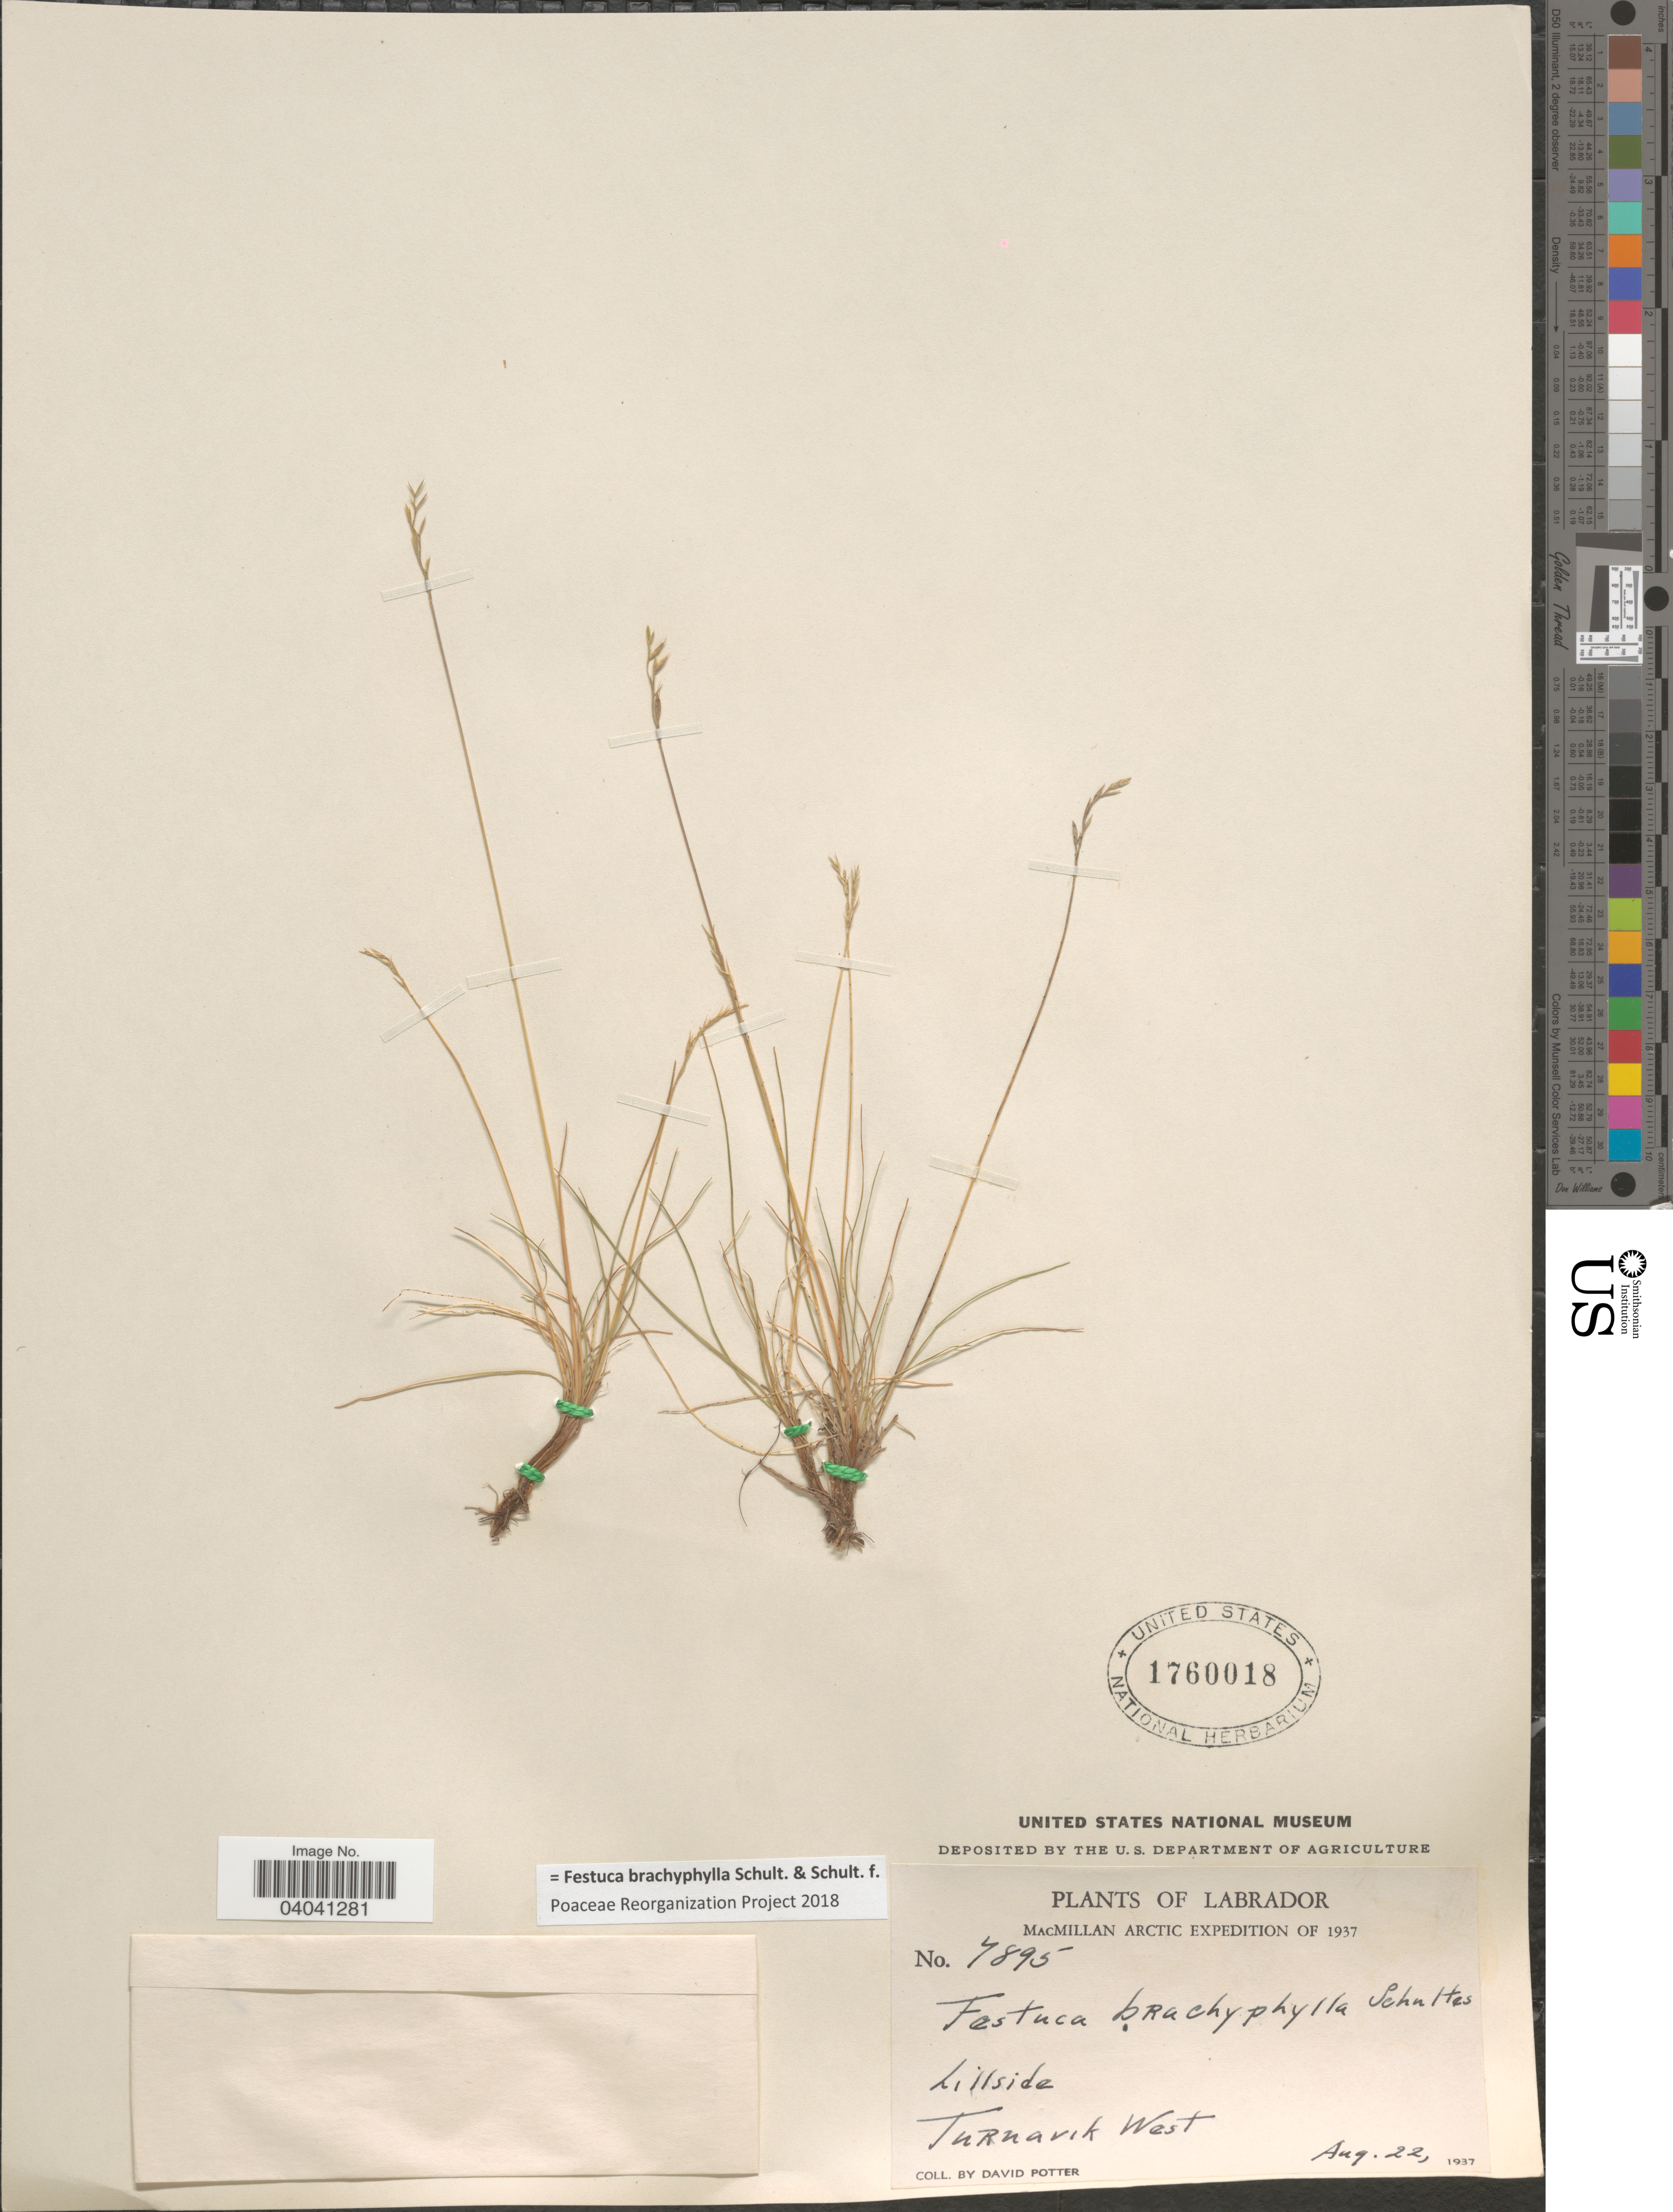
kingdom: Plantae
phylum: Tracheophyta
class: Liliopsida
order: Poales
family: Poaceae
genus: Festuca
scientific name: Festuca brachyphylla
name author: Schult. & Schult. f.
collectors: D. Potter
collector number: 7895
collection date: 1937-08-22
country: Canada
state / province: Newfoundland and Labrador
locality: Labrador. Turnavik West.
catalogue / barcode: US 1760018